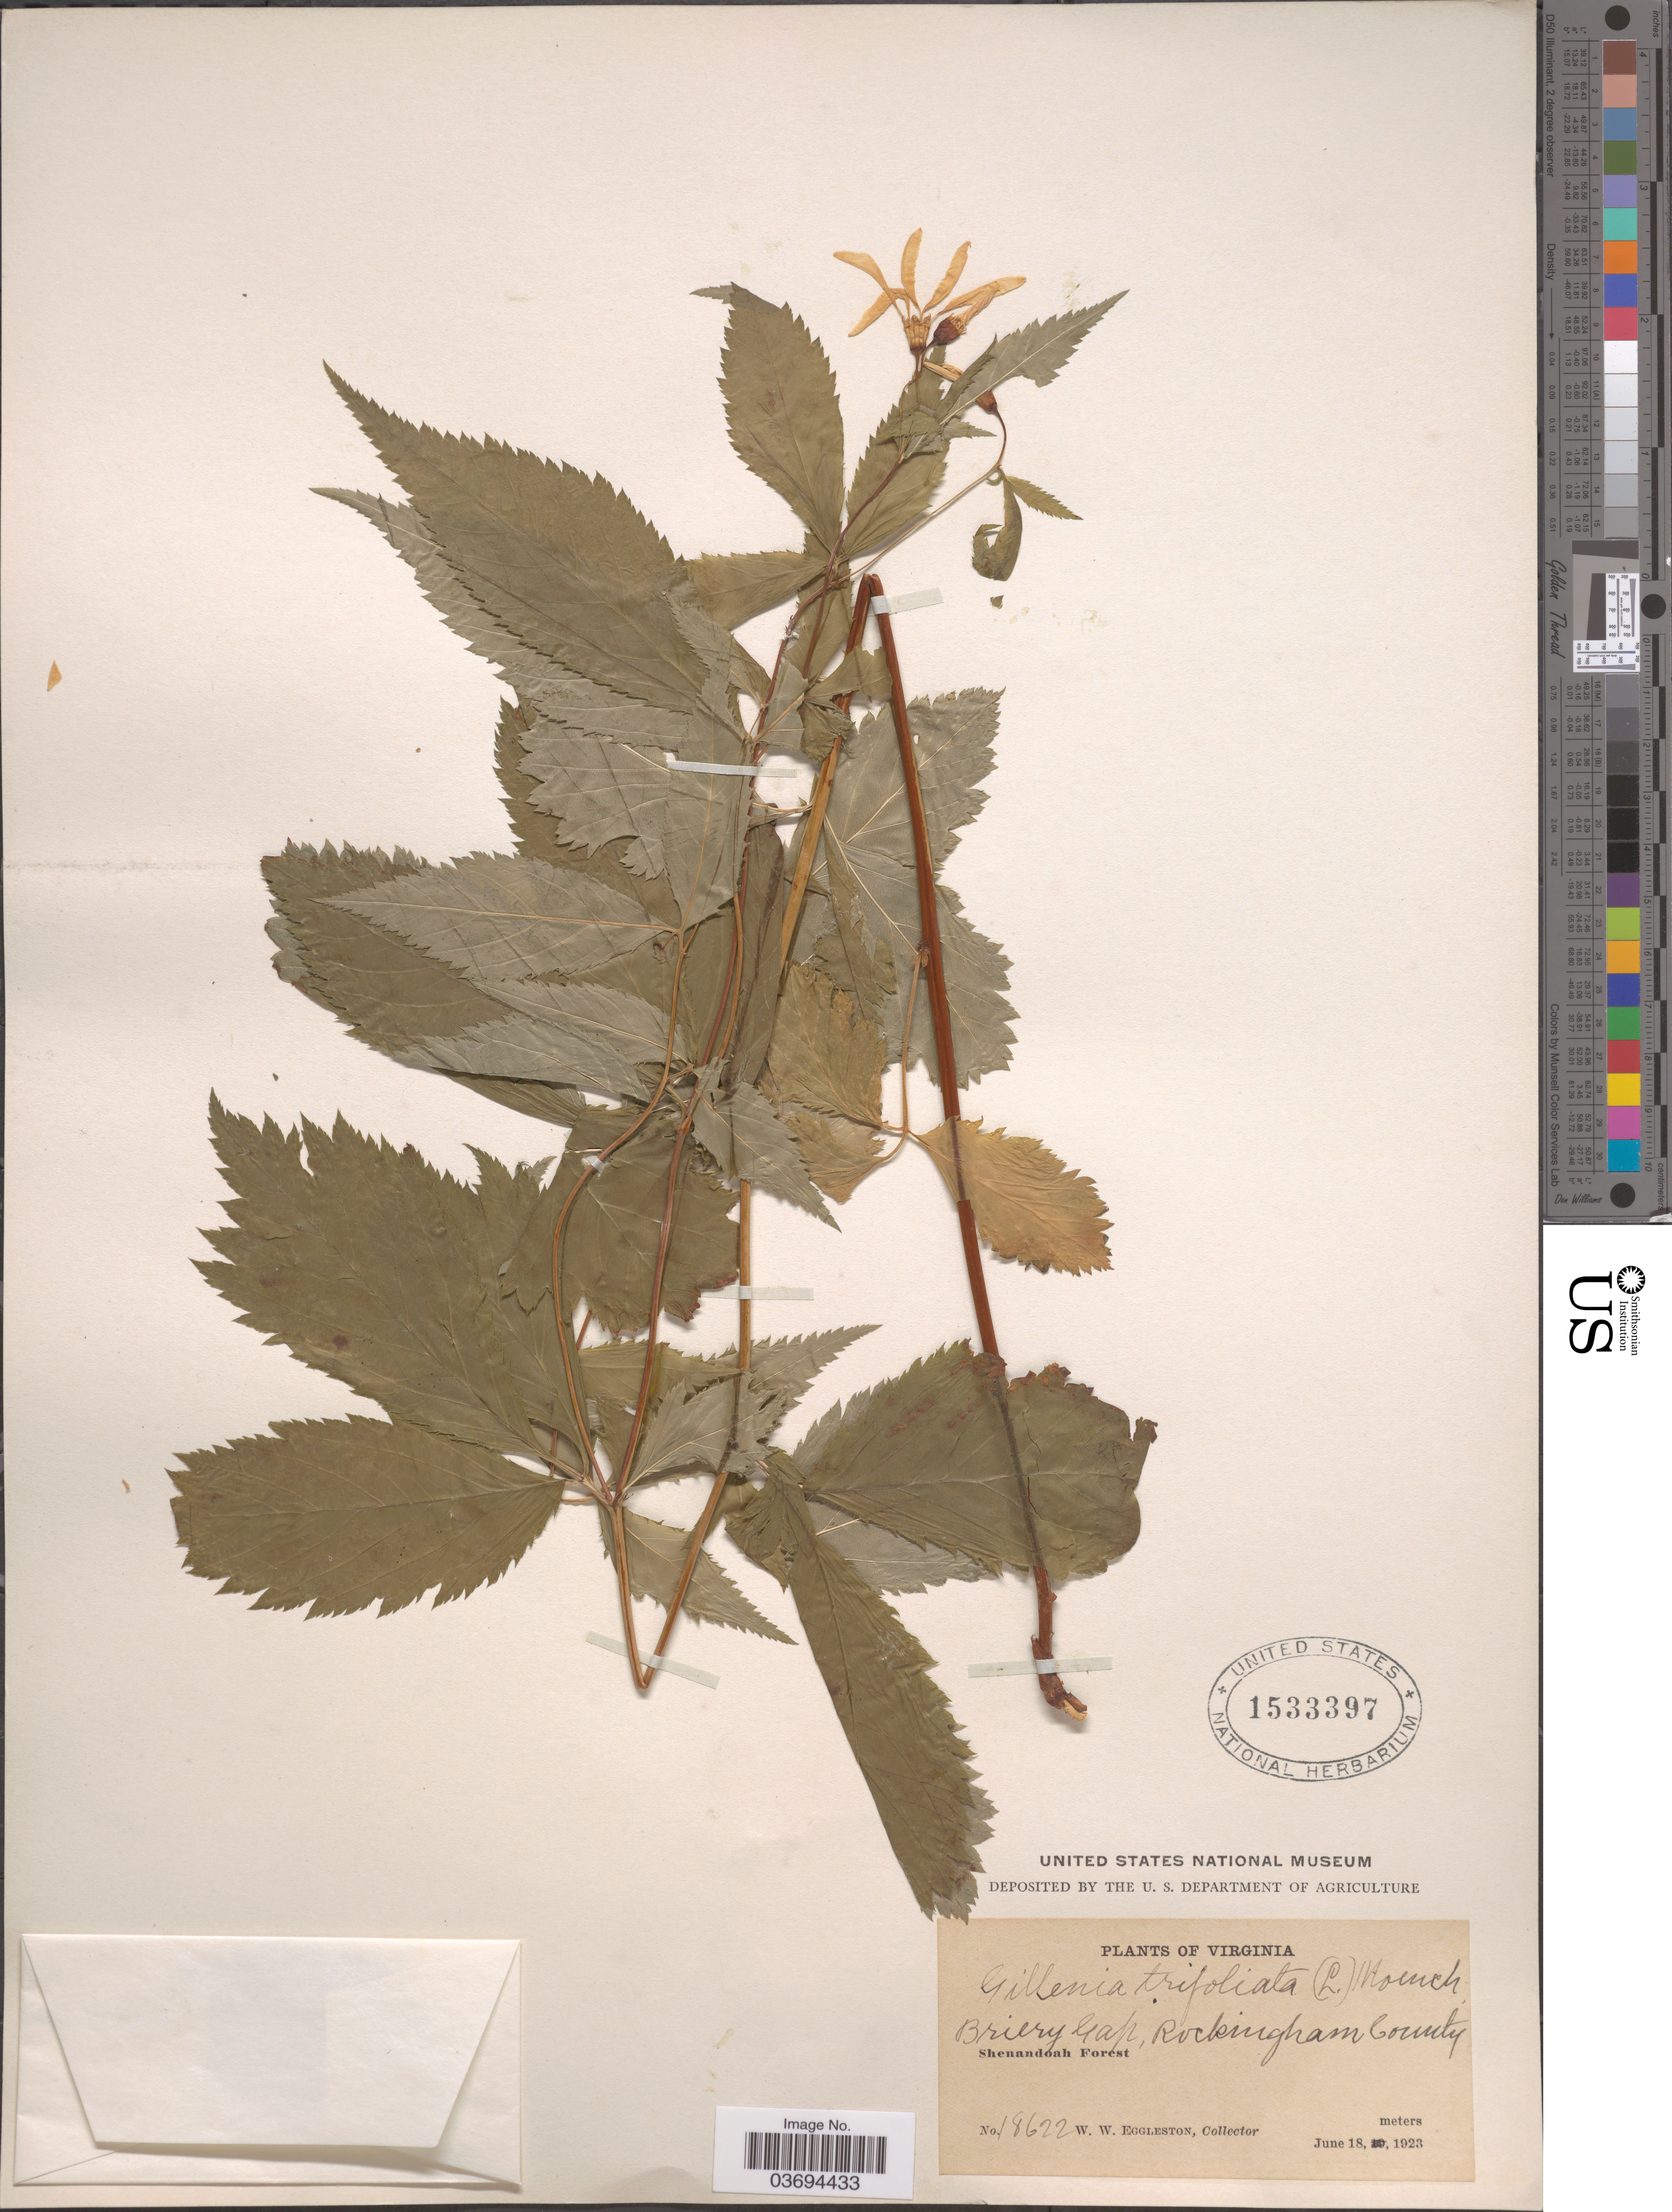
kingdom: Plantae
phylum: Tracheophyta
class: Magnoliopsida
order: Rosales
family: Rosaceae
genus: Gillenia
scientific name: Gillenia trifoliata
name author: (L.) Moench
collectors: W. W. Eggleston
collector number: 18622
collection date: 1923-06-18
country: United States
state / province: Virginia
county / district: Rockingham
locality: Briery Gap, Rockingham County. Shenandoah Forest.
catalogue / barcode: US 1533397